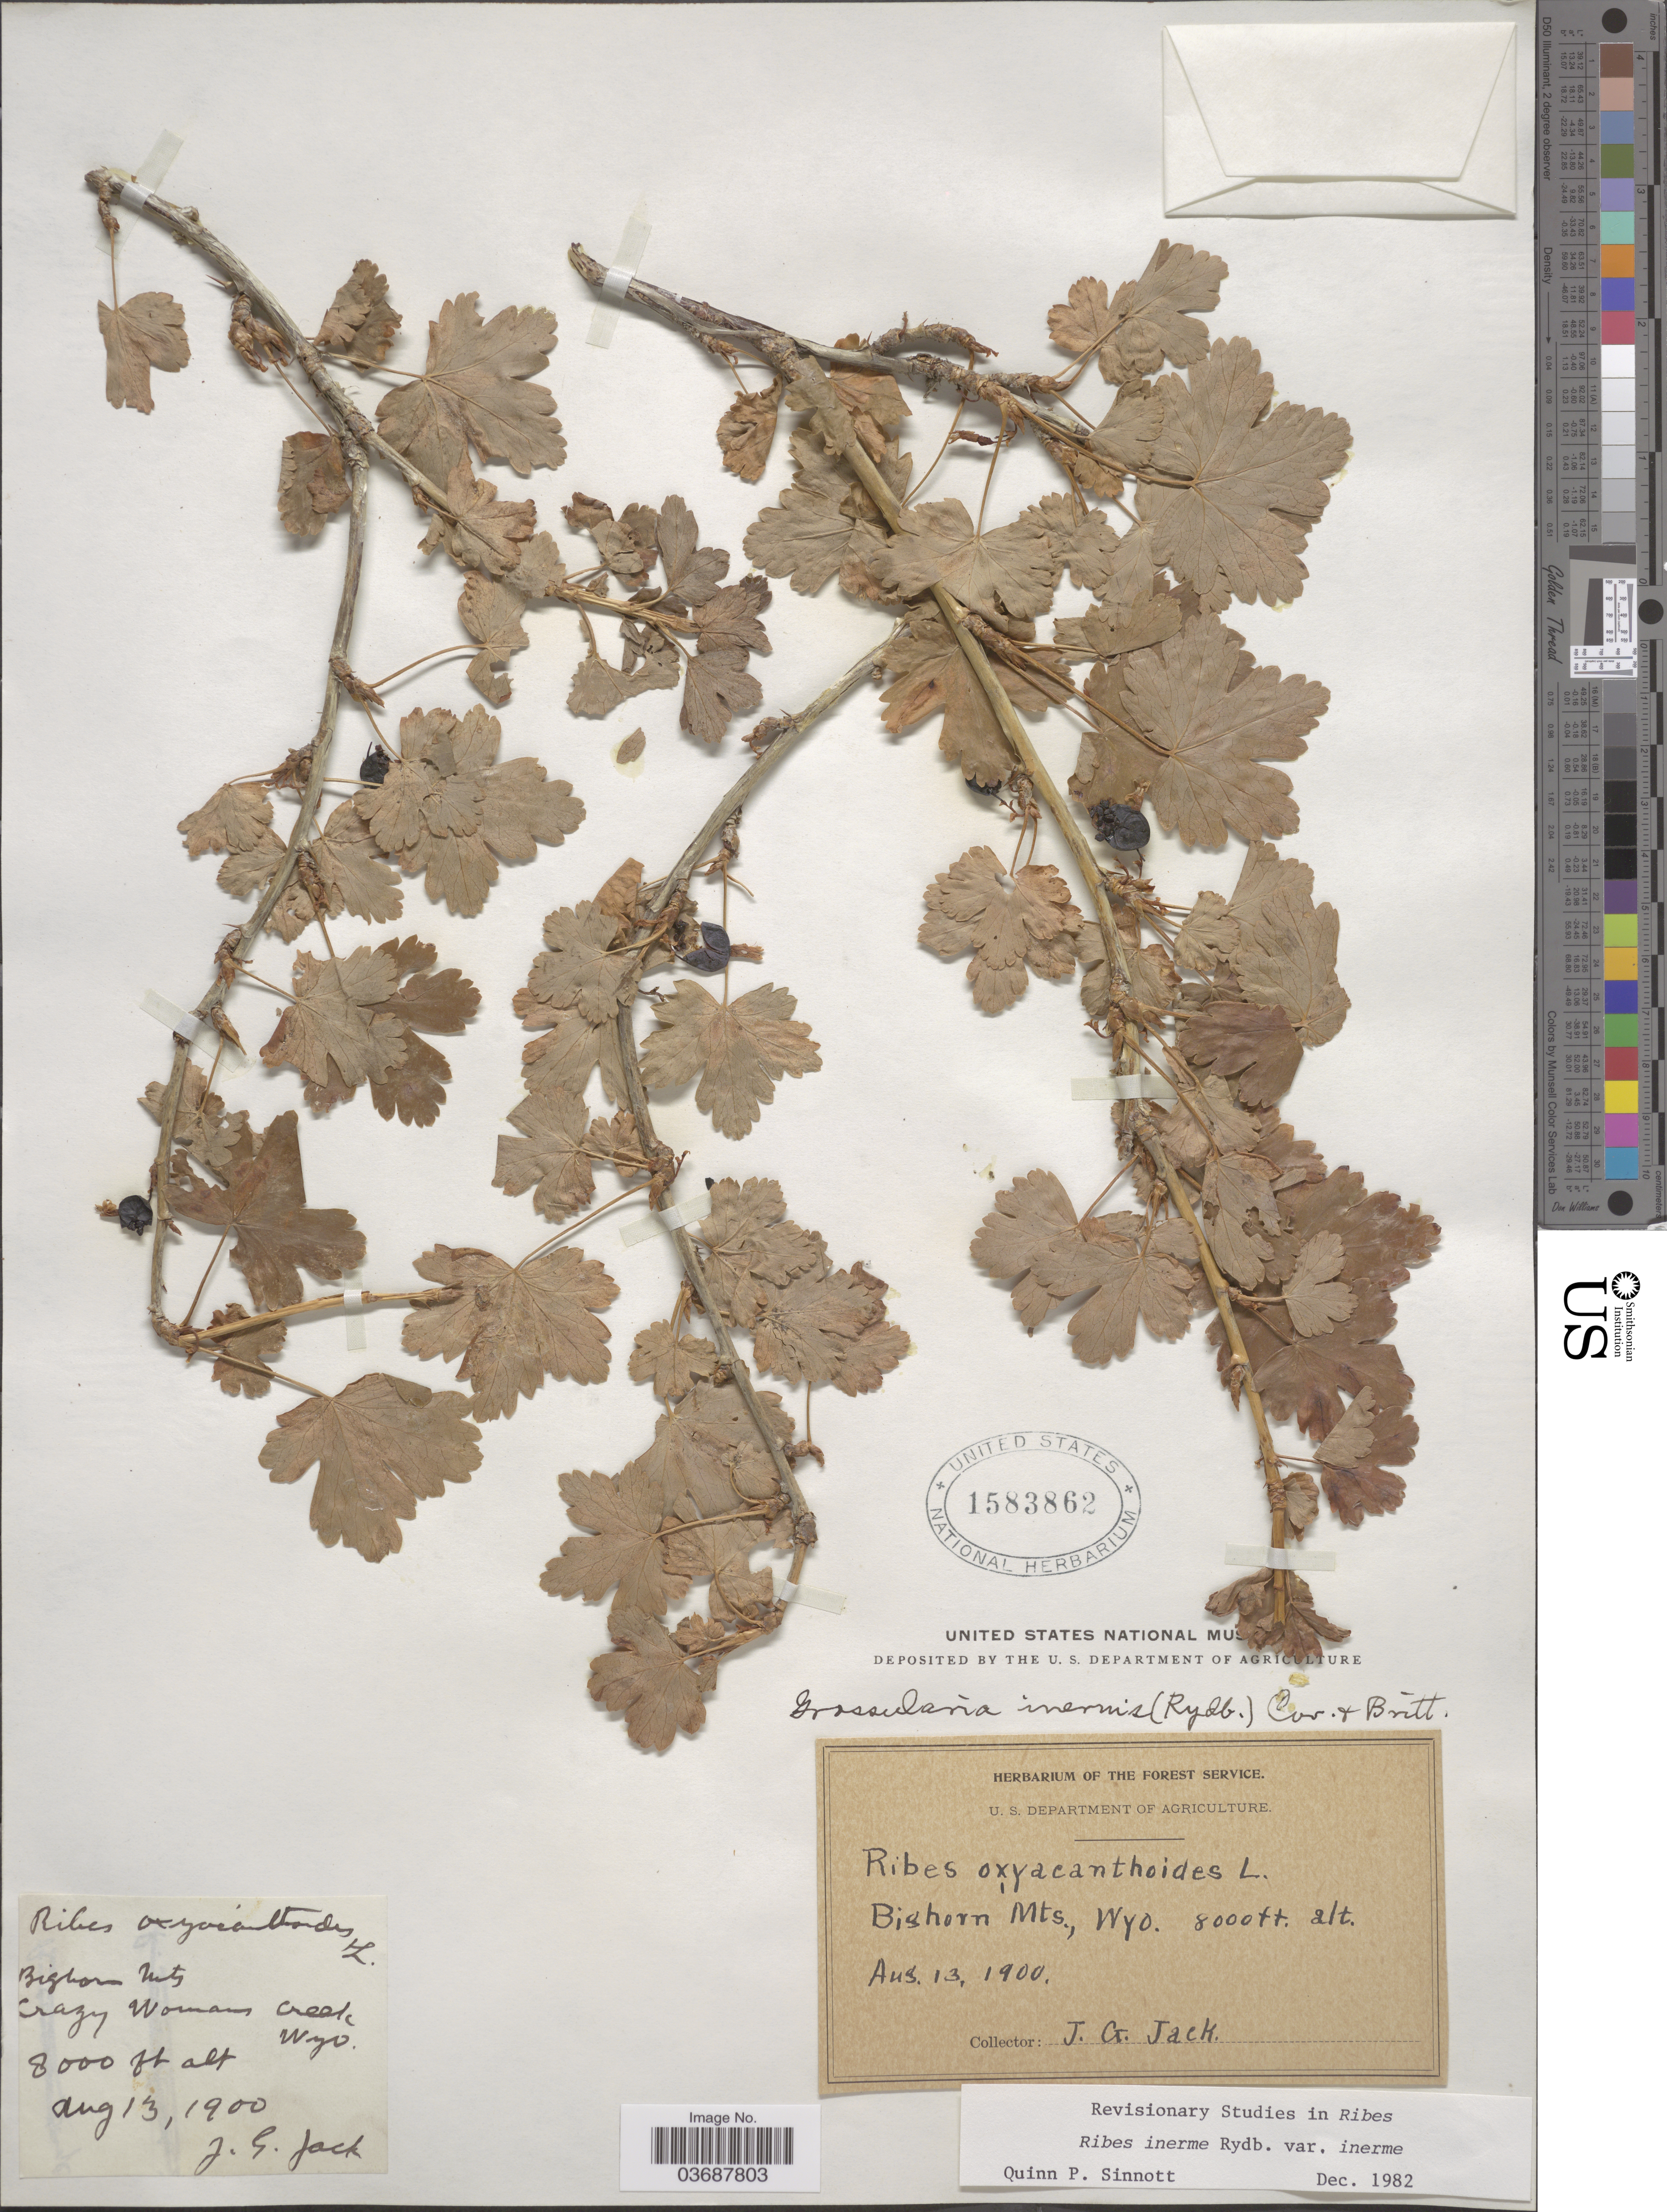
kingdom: Plantae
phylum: Tracheophyta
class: Magnoliopsida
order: Saxifragales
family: Grossulariaceae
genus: Ribes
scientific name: Ribes inerme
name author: Rydb.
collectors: J. G. Jack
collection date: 1900-08-13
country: United States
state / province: Wyoming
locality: Bighorn Mts., Crazy Womans Creek.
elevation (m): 2438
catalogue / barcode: US 1583862